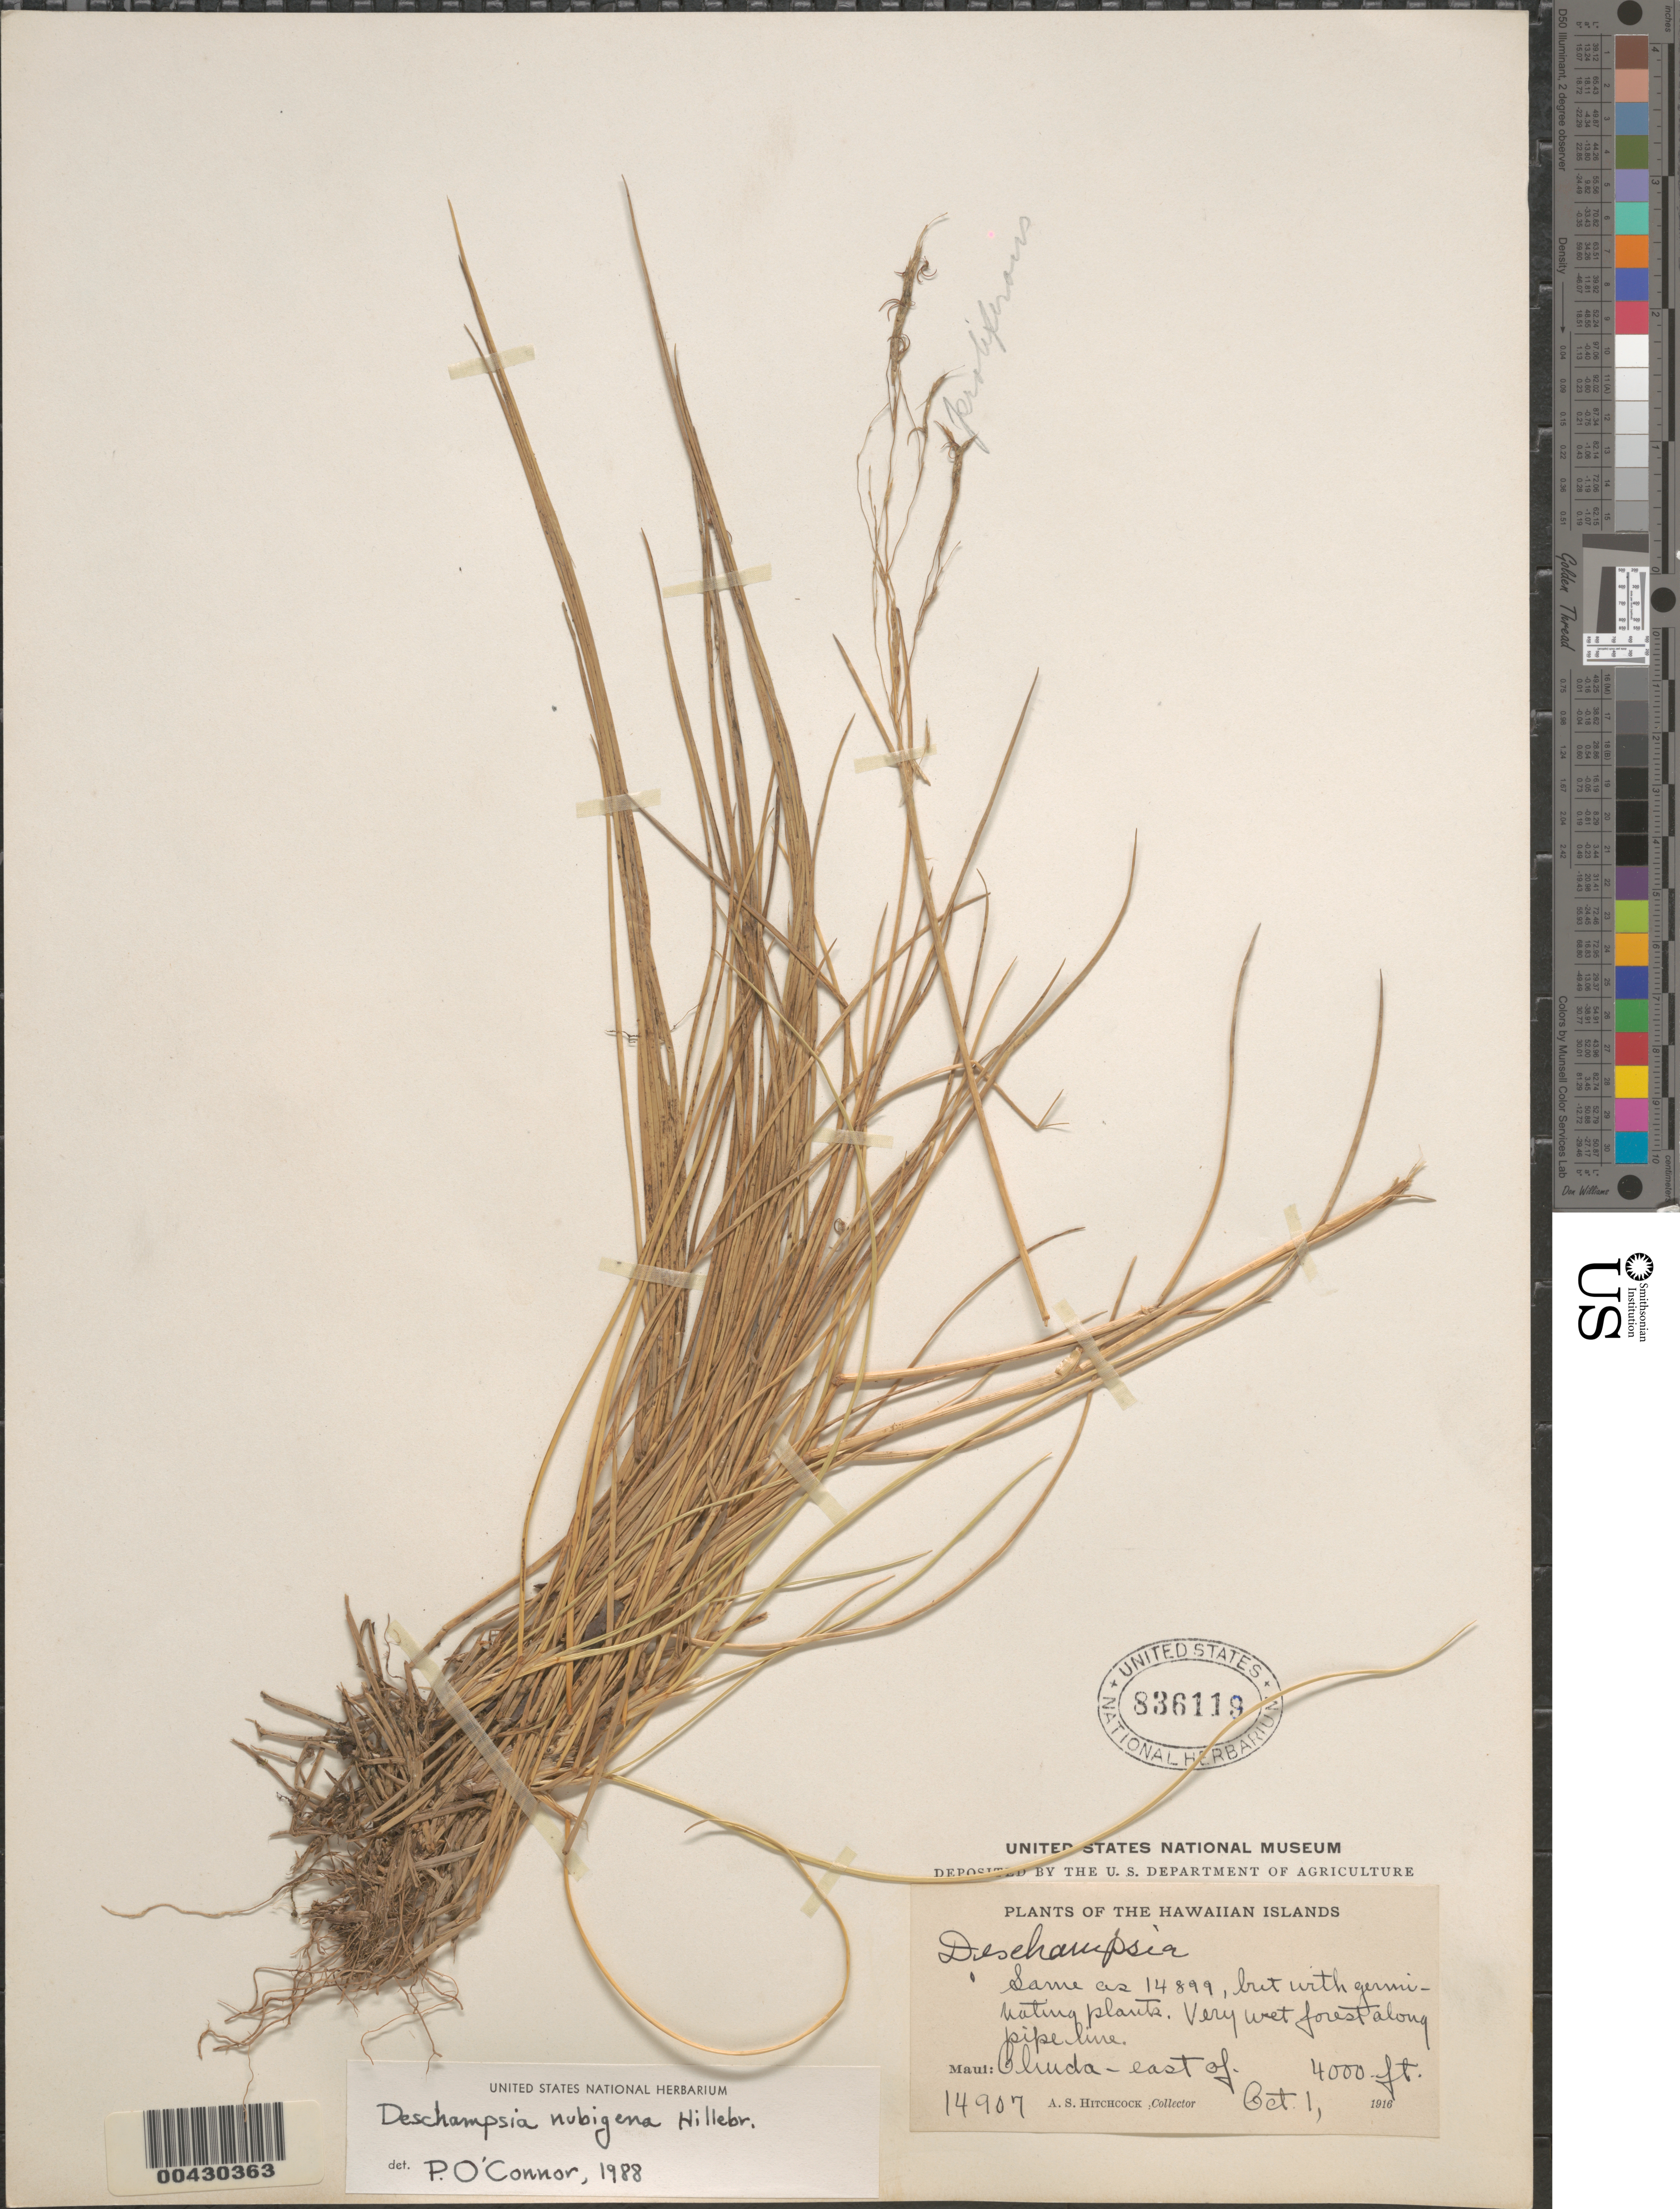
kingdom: Plantae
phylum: Tracheophyta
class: Liliopsida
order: Poales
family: Poaceae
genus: Deschampsia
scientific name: Deschampsia nubigena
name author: Hillebr.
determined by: O'Connor, P.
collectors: A. S. Hitchcock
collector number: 14907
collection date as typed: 1 Oct 1916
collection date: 1916-10-01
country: United States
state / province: Hawaii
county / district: Maui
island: Maui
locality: Olinda-E of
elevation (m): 1219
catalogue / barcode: US 836119